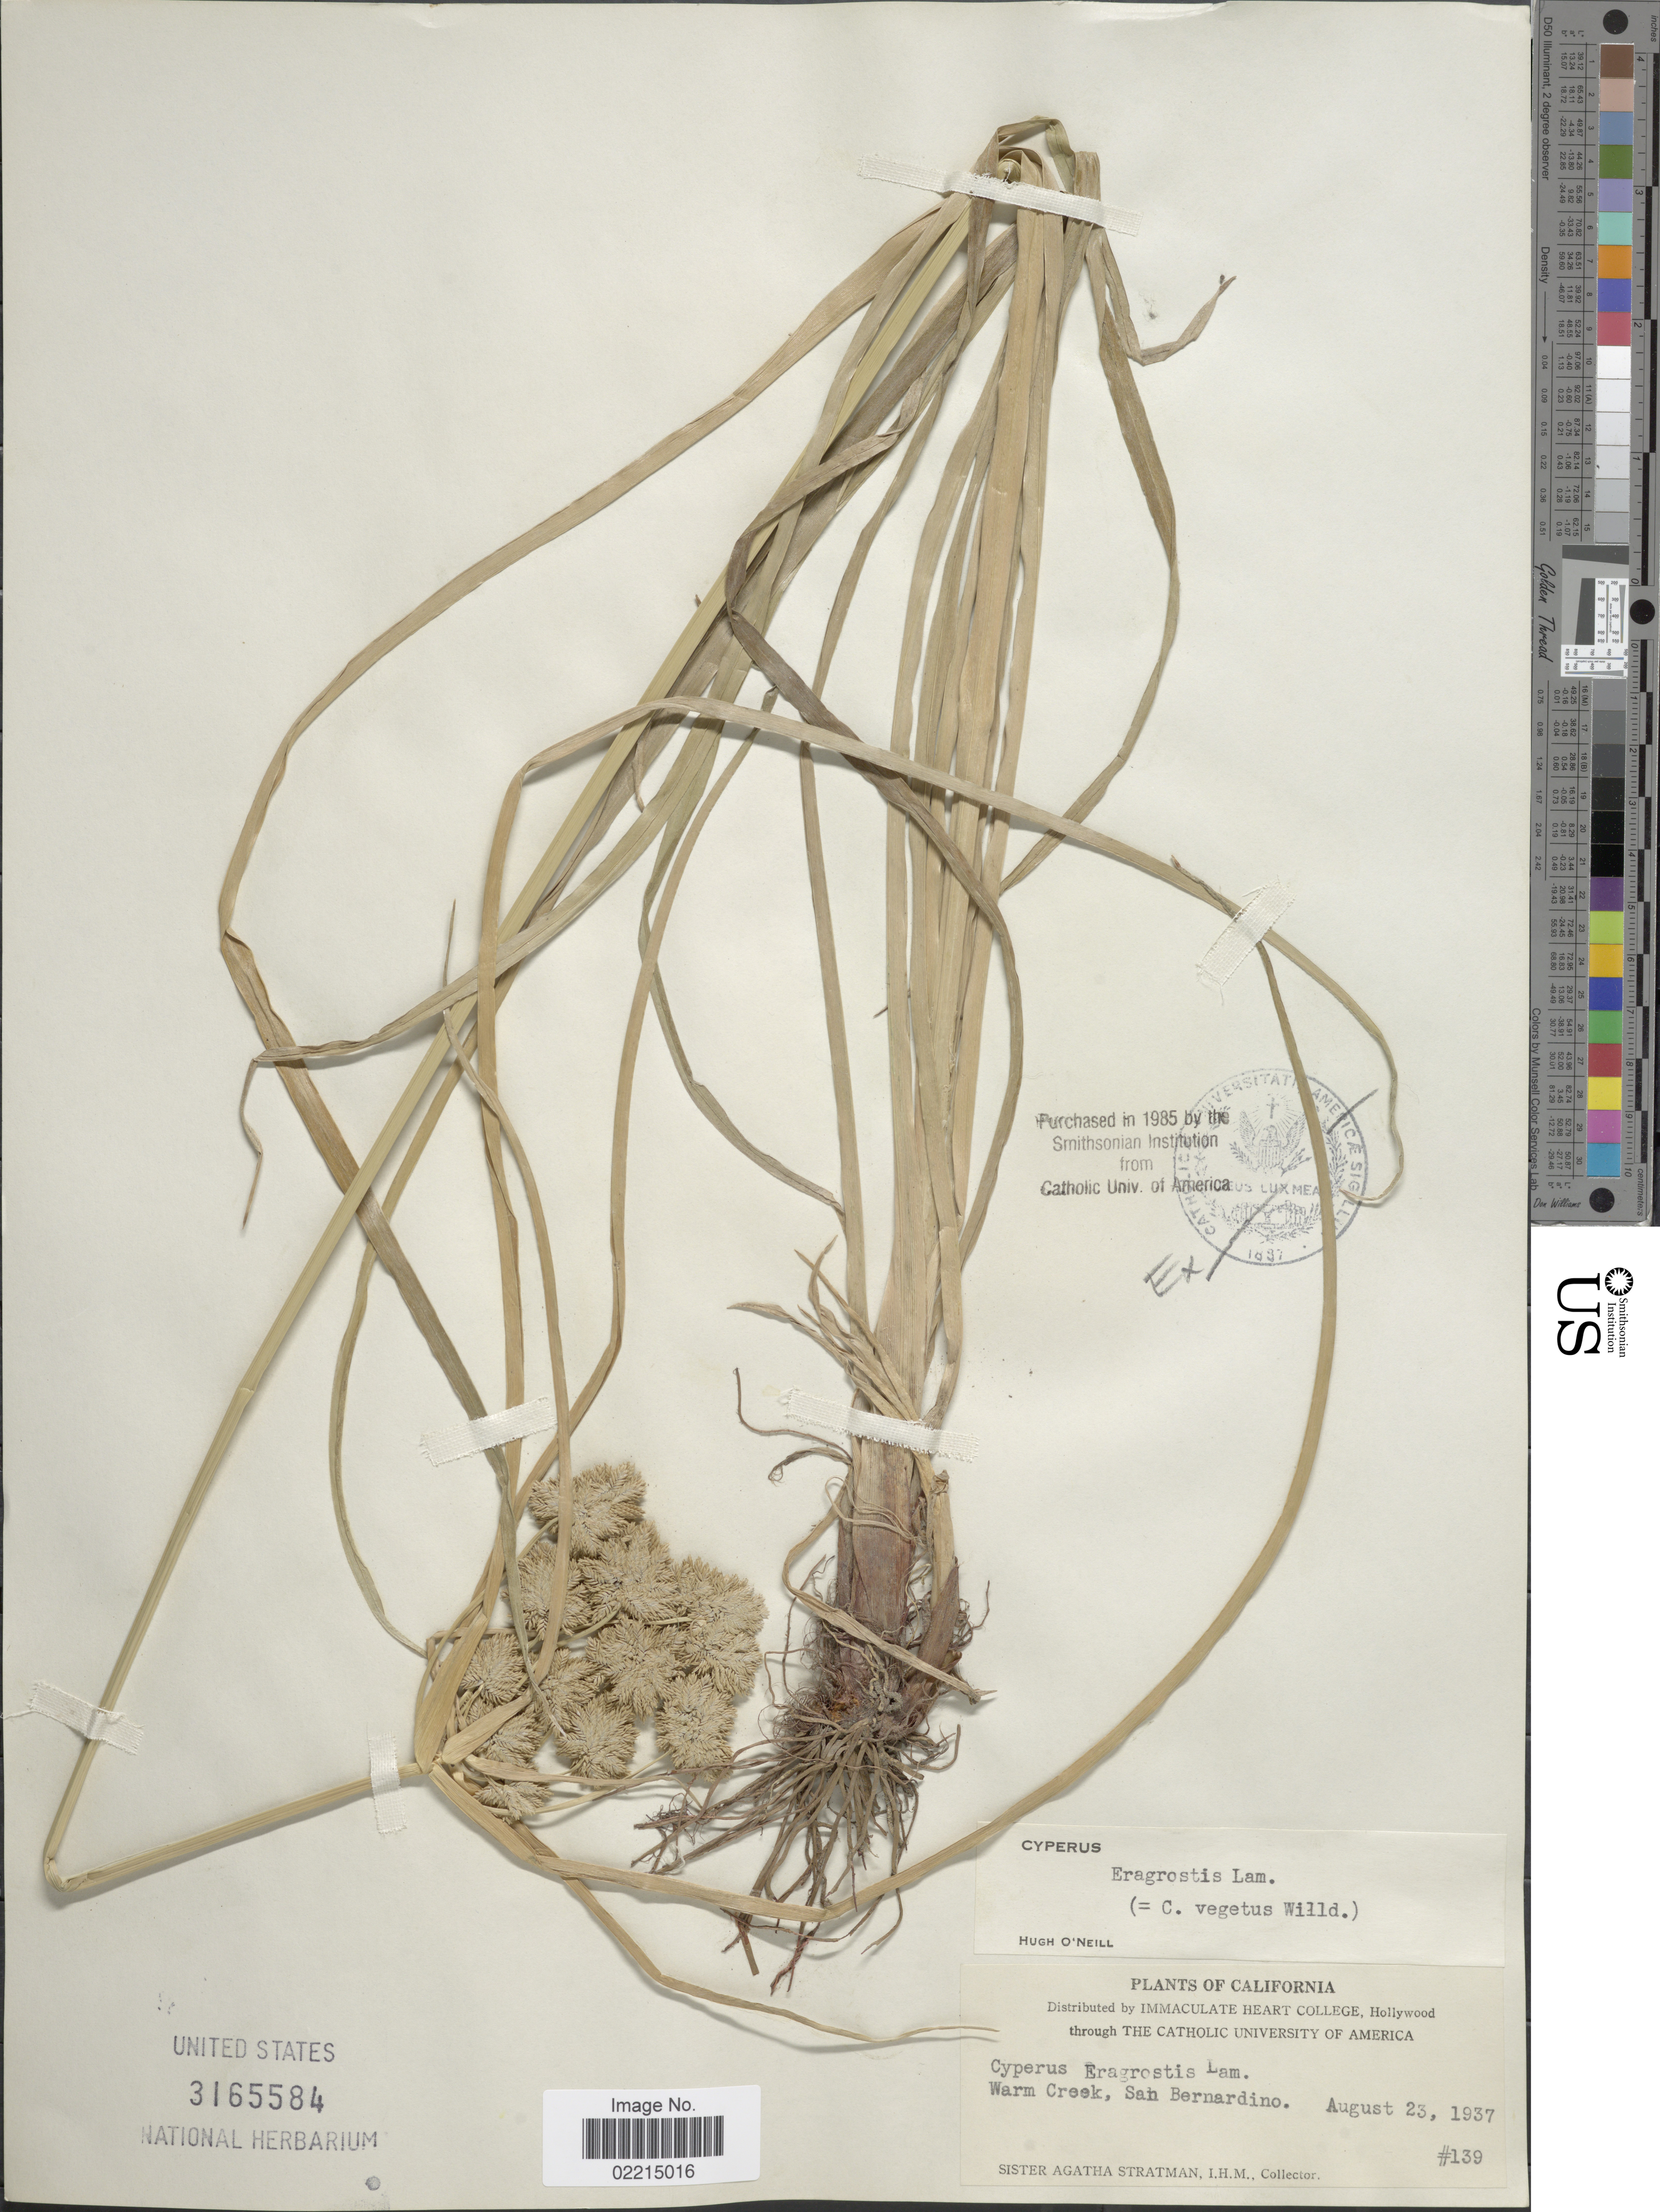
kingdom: Plantae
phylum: Tracheophyta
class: Liliopsida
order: Poales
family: Cyperaceae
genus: Cyperus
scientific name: Cyperus eragrostis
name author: Lam.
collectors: A. Stratman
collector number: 139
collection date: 1937-08-23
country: United States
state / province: California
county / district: San Bernardino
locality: Warm Creek, San Bernardino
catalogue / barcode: US 3165584